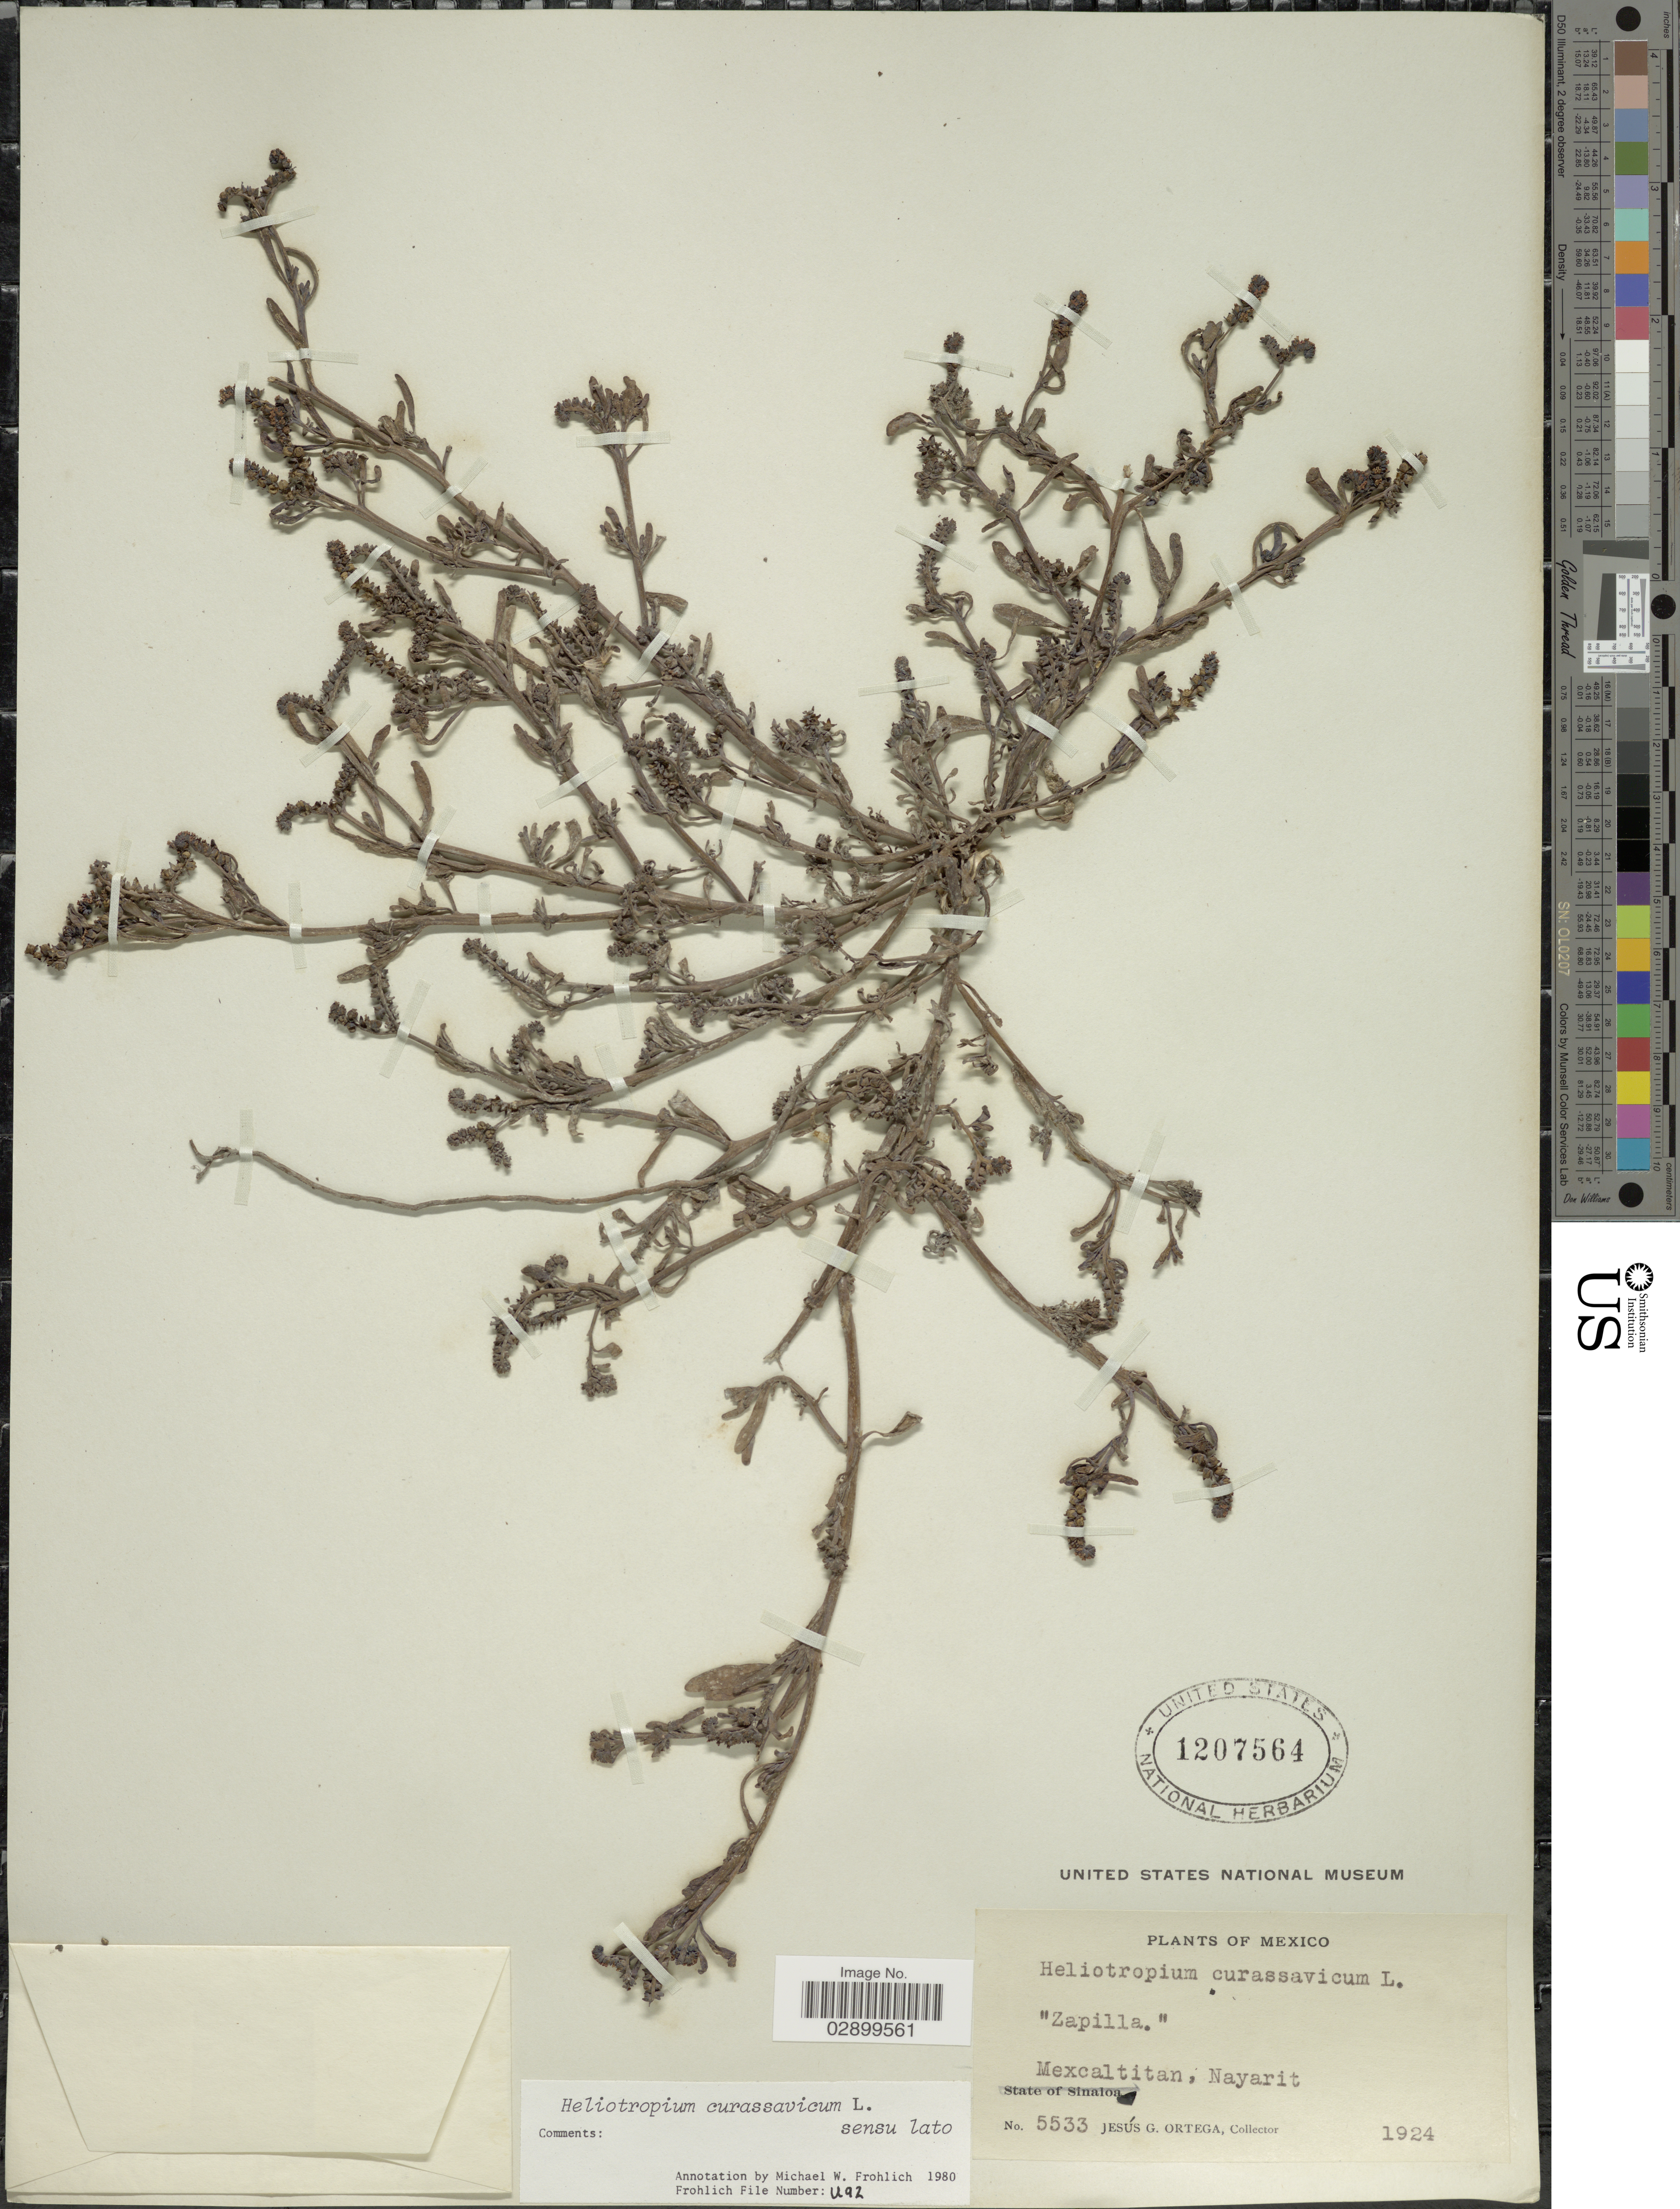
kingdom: Plantae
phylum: Tracheophyta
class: Magnoliopsida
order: Boraginales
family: Heliotropiaceae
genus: Heliotropium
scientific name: Heliotropium curassavicum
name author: L.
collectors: J. Ortega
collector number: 5533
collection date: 1924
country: Mexico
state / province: Nayarit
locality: Mexcaltitan.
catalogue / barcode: US 1207564